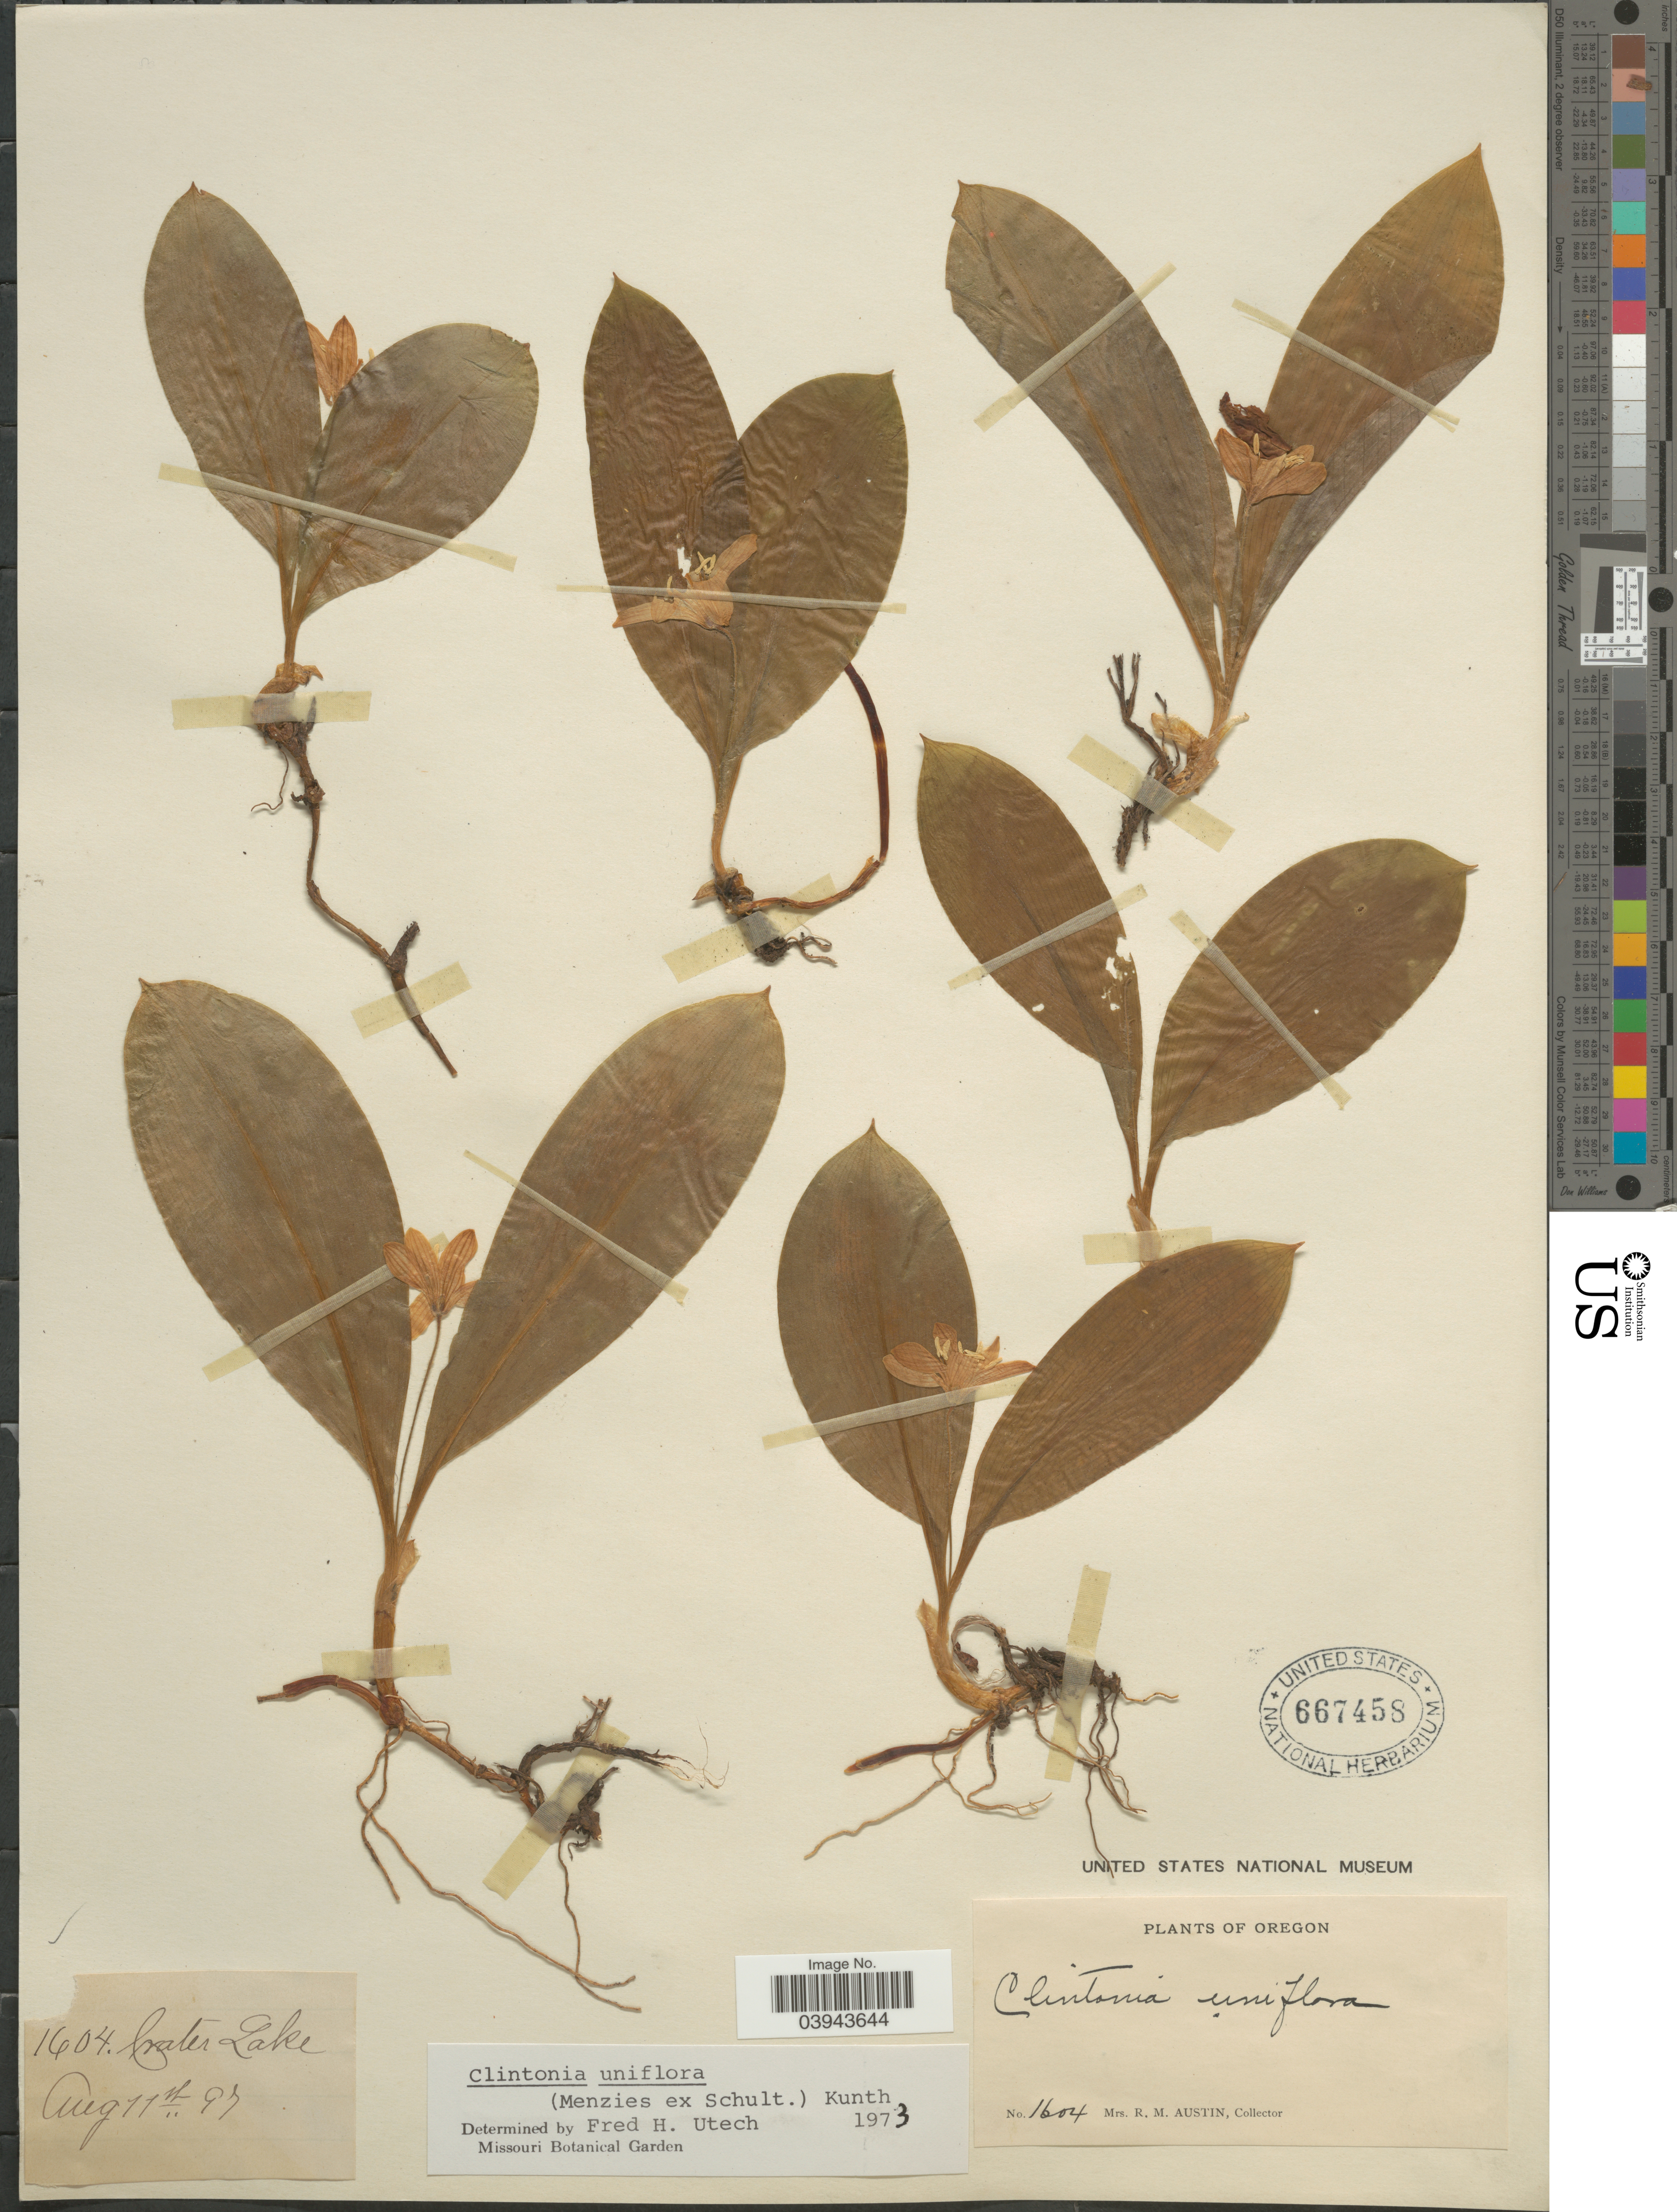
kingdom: Plantae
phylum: Tracheophyta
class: Liliopsida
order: Liliales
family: Liliaceae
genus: Clintonia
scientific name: Clintonia uniflora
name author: Kunth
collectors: R. Austin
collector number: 1604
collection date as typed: Transcribed d/m/y: 11/8/97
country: United States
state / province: Oregon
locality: Crater Lake.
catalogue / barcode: US 667458